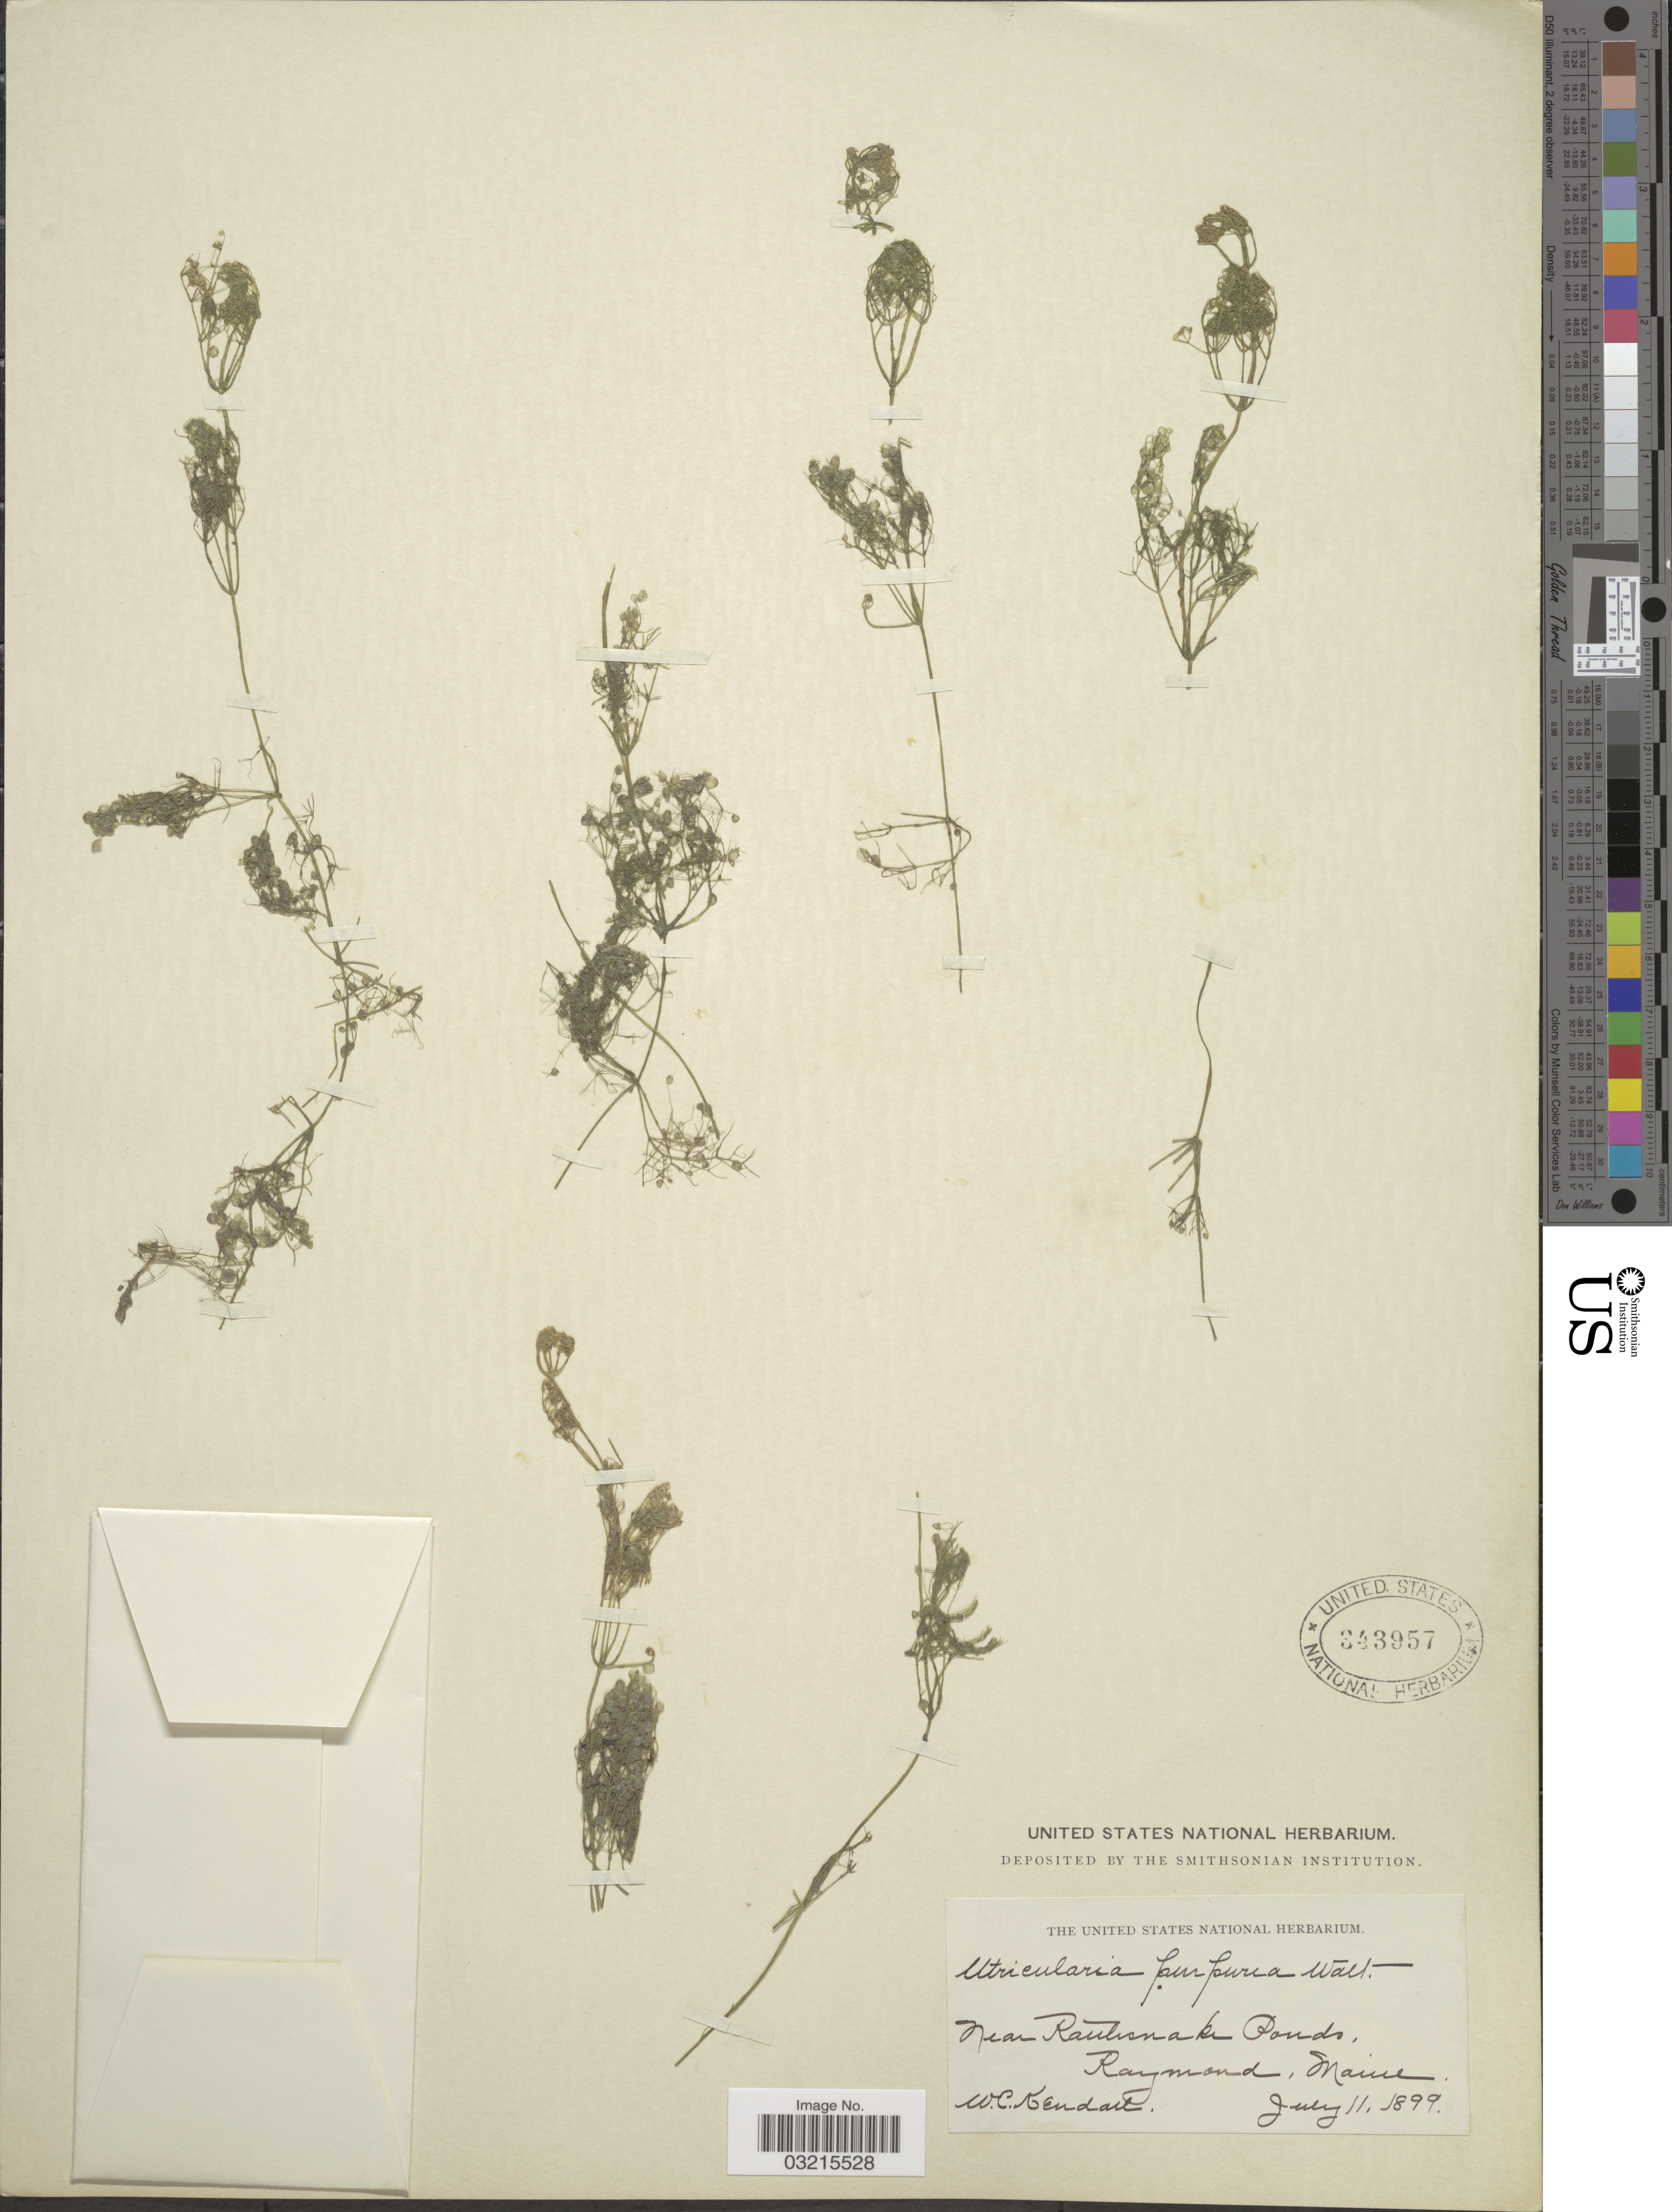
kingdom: Plantae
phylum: Tracheophyta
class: Magnoliopsida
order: Lamiales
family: Lentibulariaceae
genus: Utricularia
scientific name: Utricularia purpurea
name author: Walter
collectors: W. Kendall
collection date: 1899-07-11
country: United States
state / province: Maine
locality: Near Rattlesnake Ponds. Raymond.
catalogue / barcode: US 343957